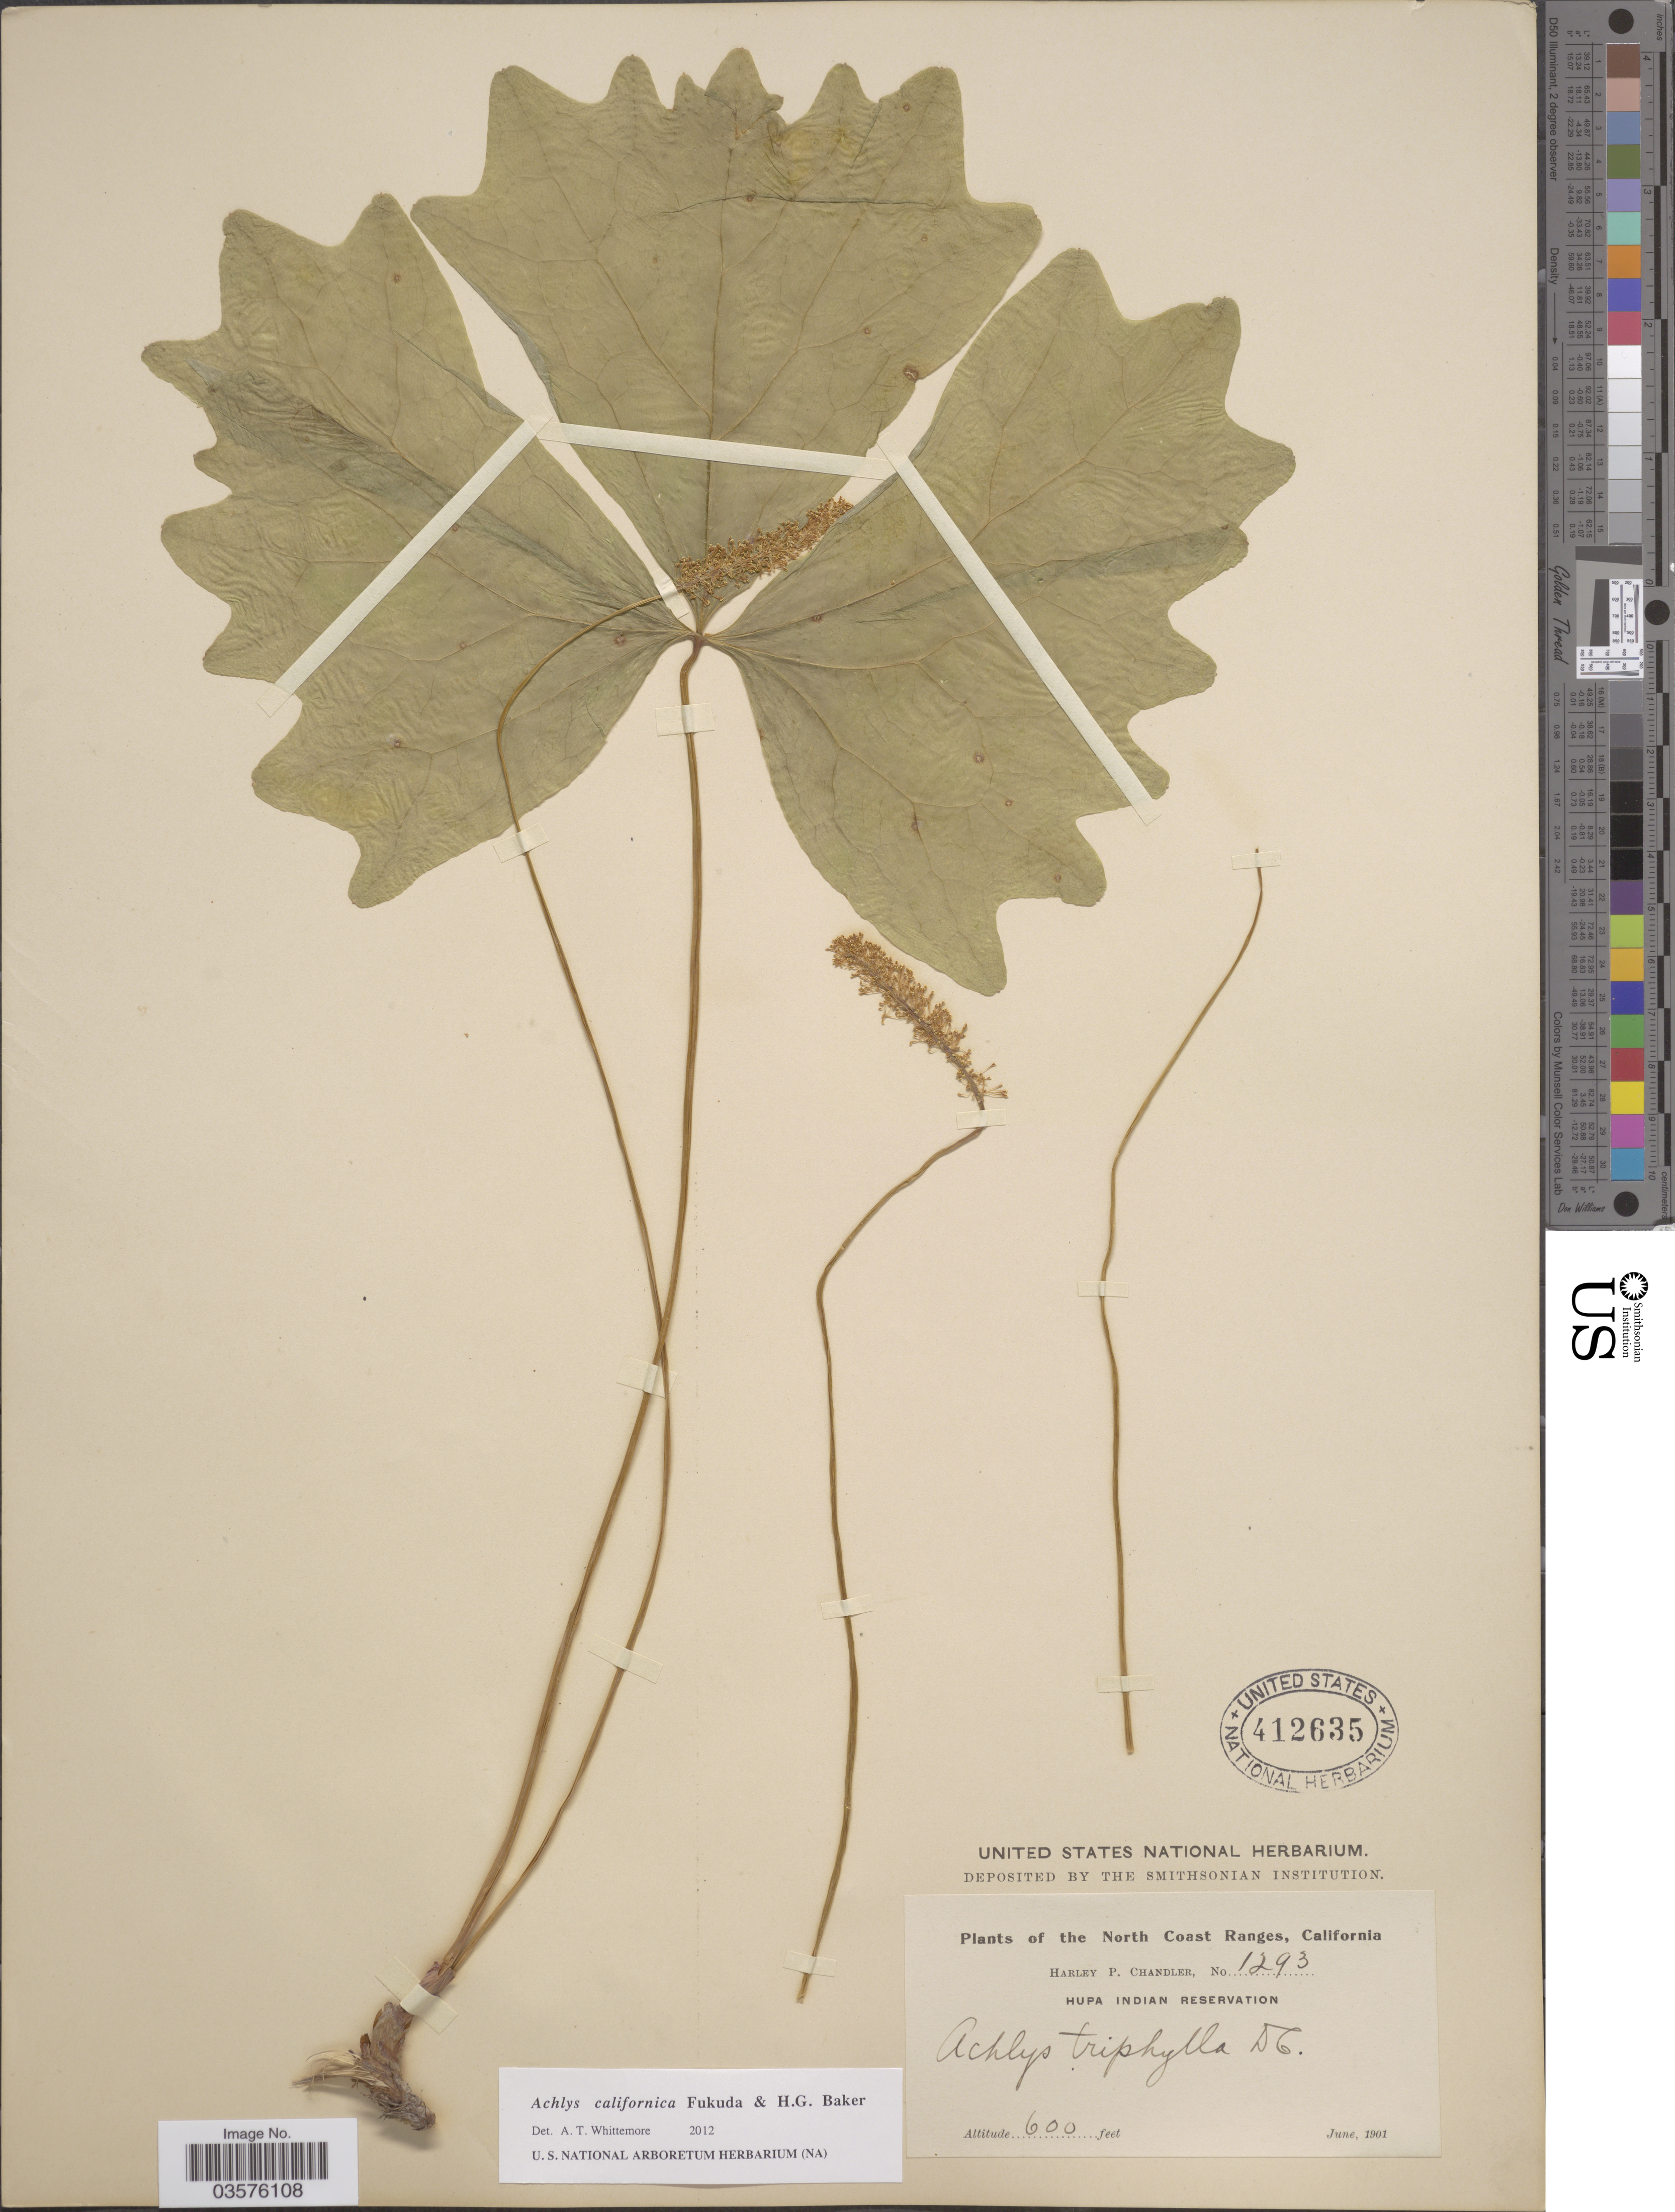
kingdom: Plantae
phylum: Tracheophyta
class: Magnoliopsida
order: Ranunculales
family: Berberidaceae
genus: Achlys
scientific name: Achlys californica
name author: Fukuda & H.G. Baker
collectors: H. Chandler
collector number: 1293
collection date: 1901-06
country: United States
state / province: California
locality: North Coast Ranges. Hupa Indian Reservation.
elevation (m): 183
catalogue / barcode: US 412635